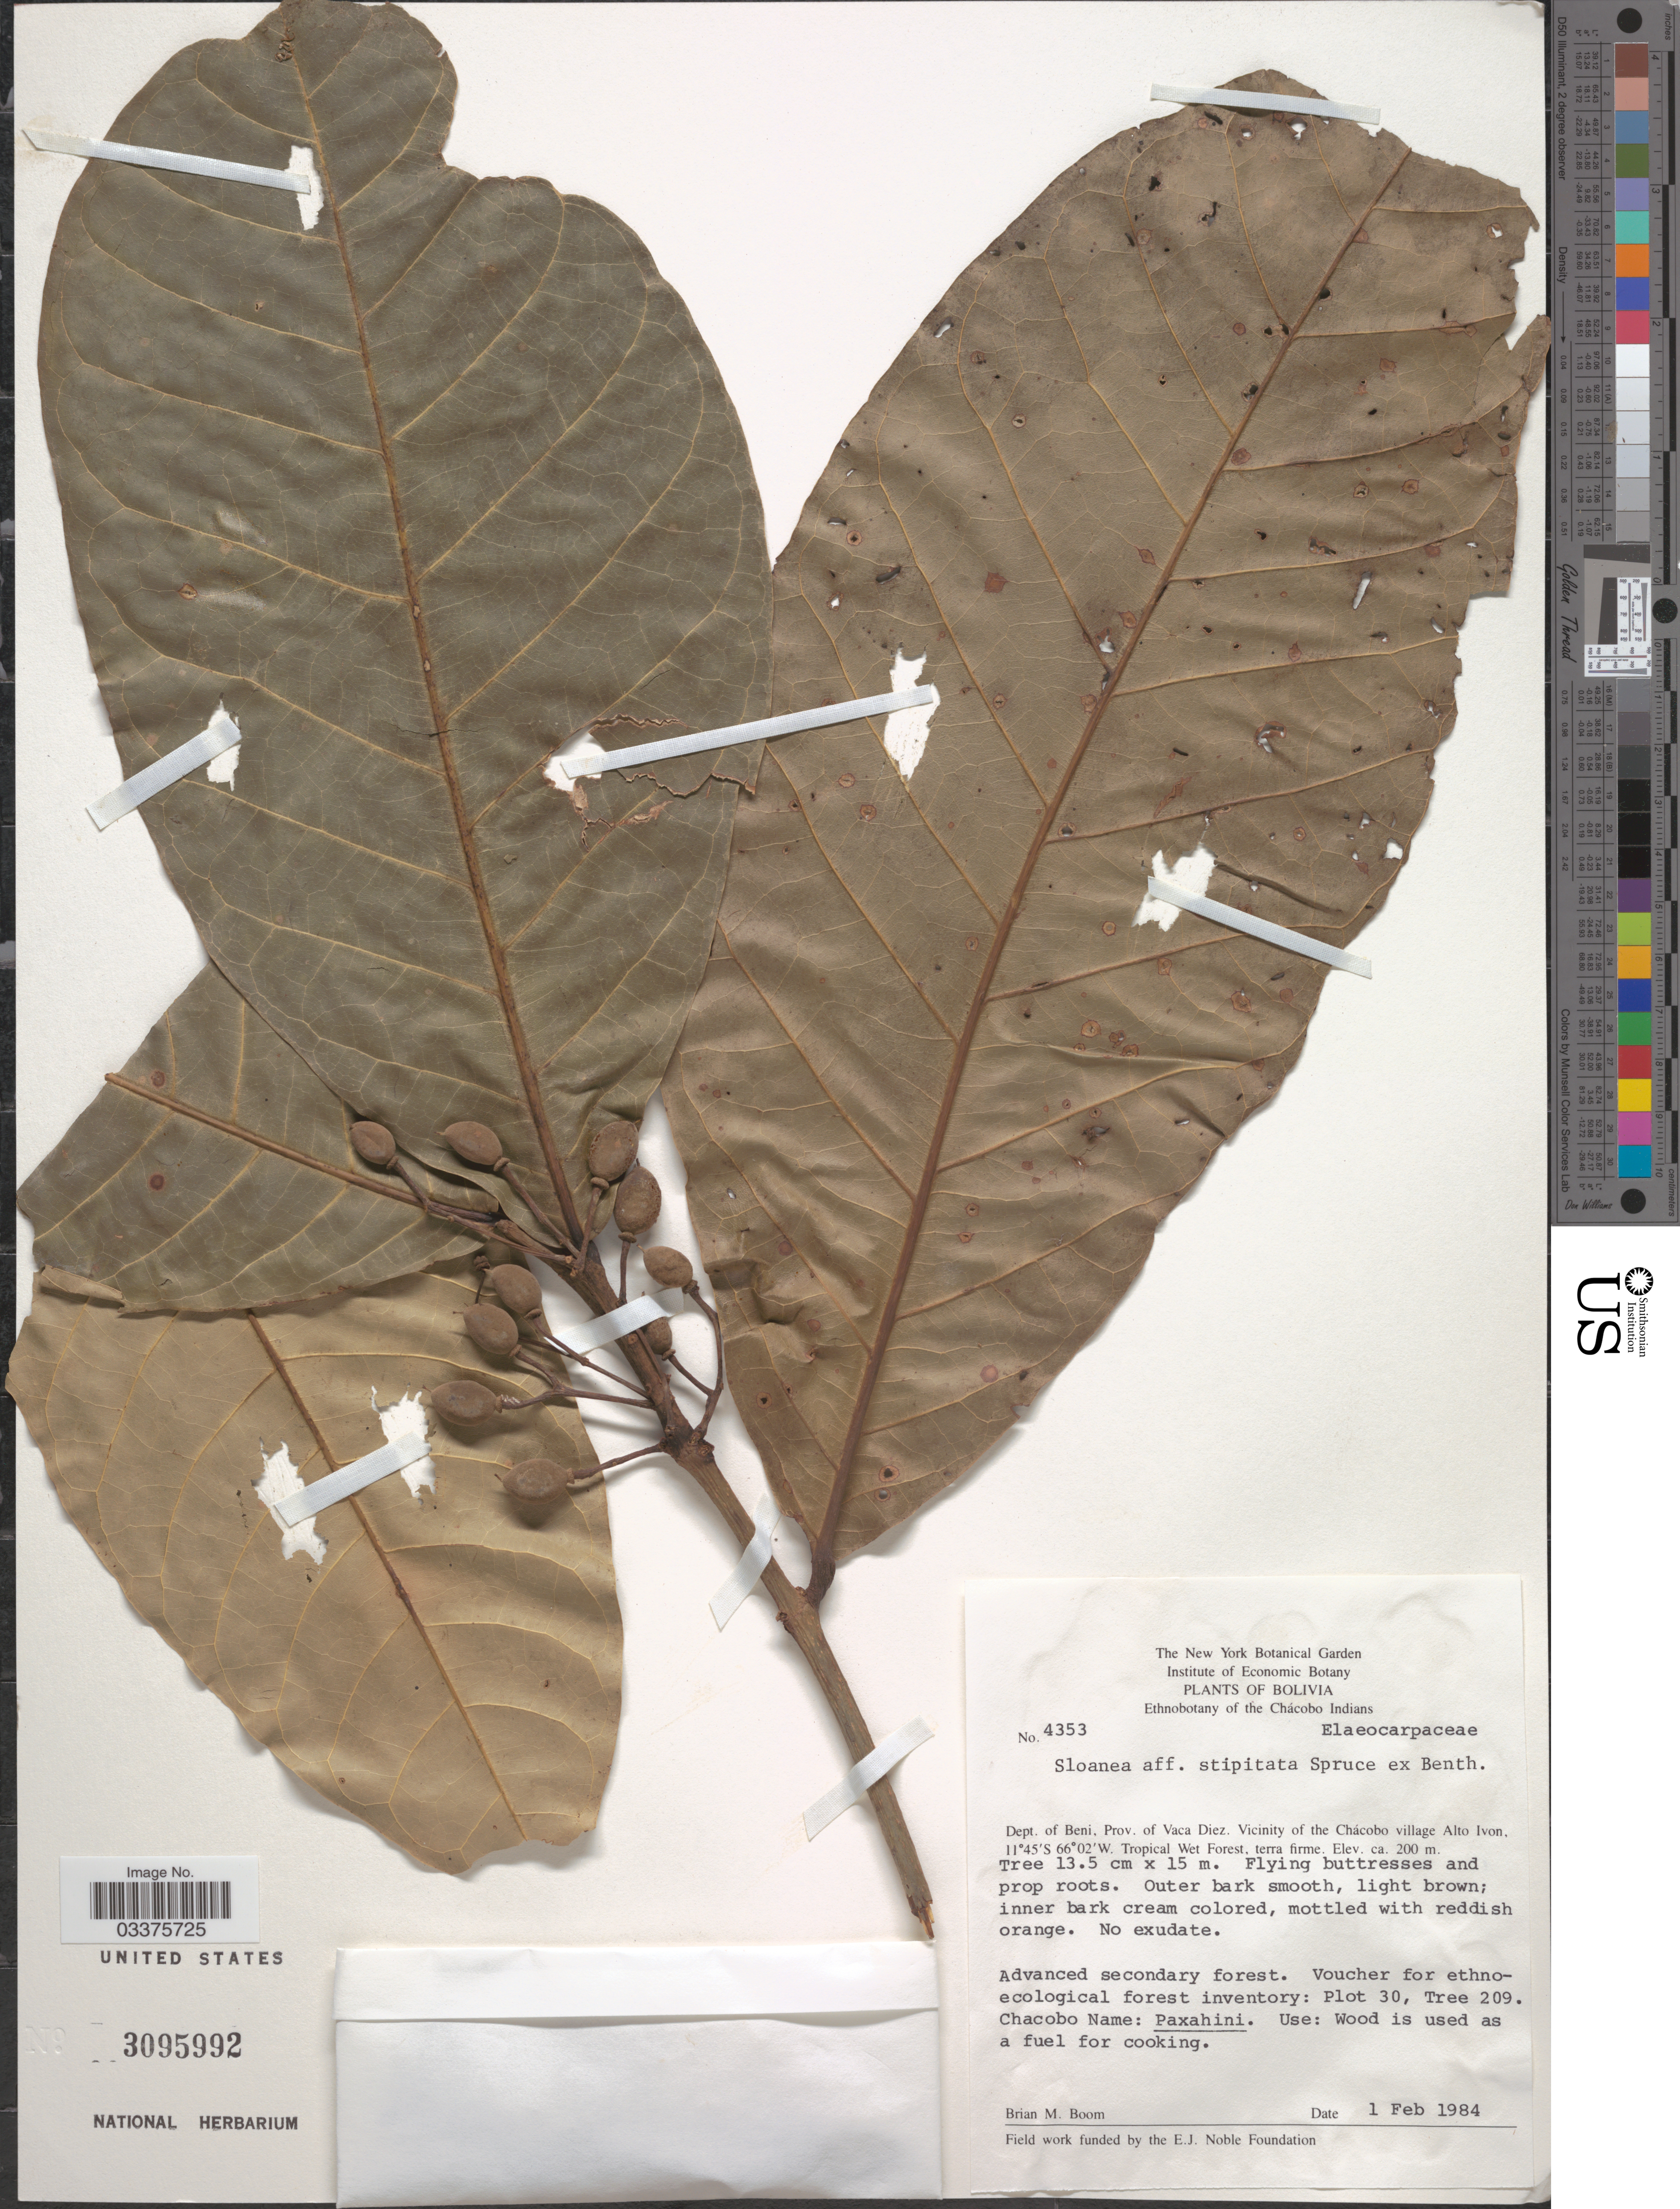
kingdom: Plantae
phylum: Tracheophyta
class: Magnoliopsida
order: Oxalidales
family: Elaeocarpaceae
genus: Sloanea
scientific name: Sloanea stipitata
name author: Spruce ex Benth.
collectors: B. M. Boom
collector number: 4353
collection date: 1984-02-01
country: Bolivia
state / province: Beni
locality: Dept. of Beni, Prov. of Vaca Diez. Vicinity of the Chácobo village Alto Ivon.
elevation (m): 200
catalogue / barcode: US 3095992